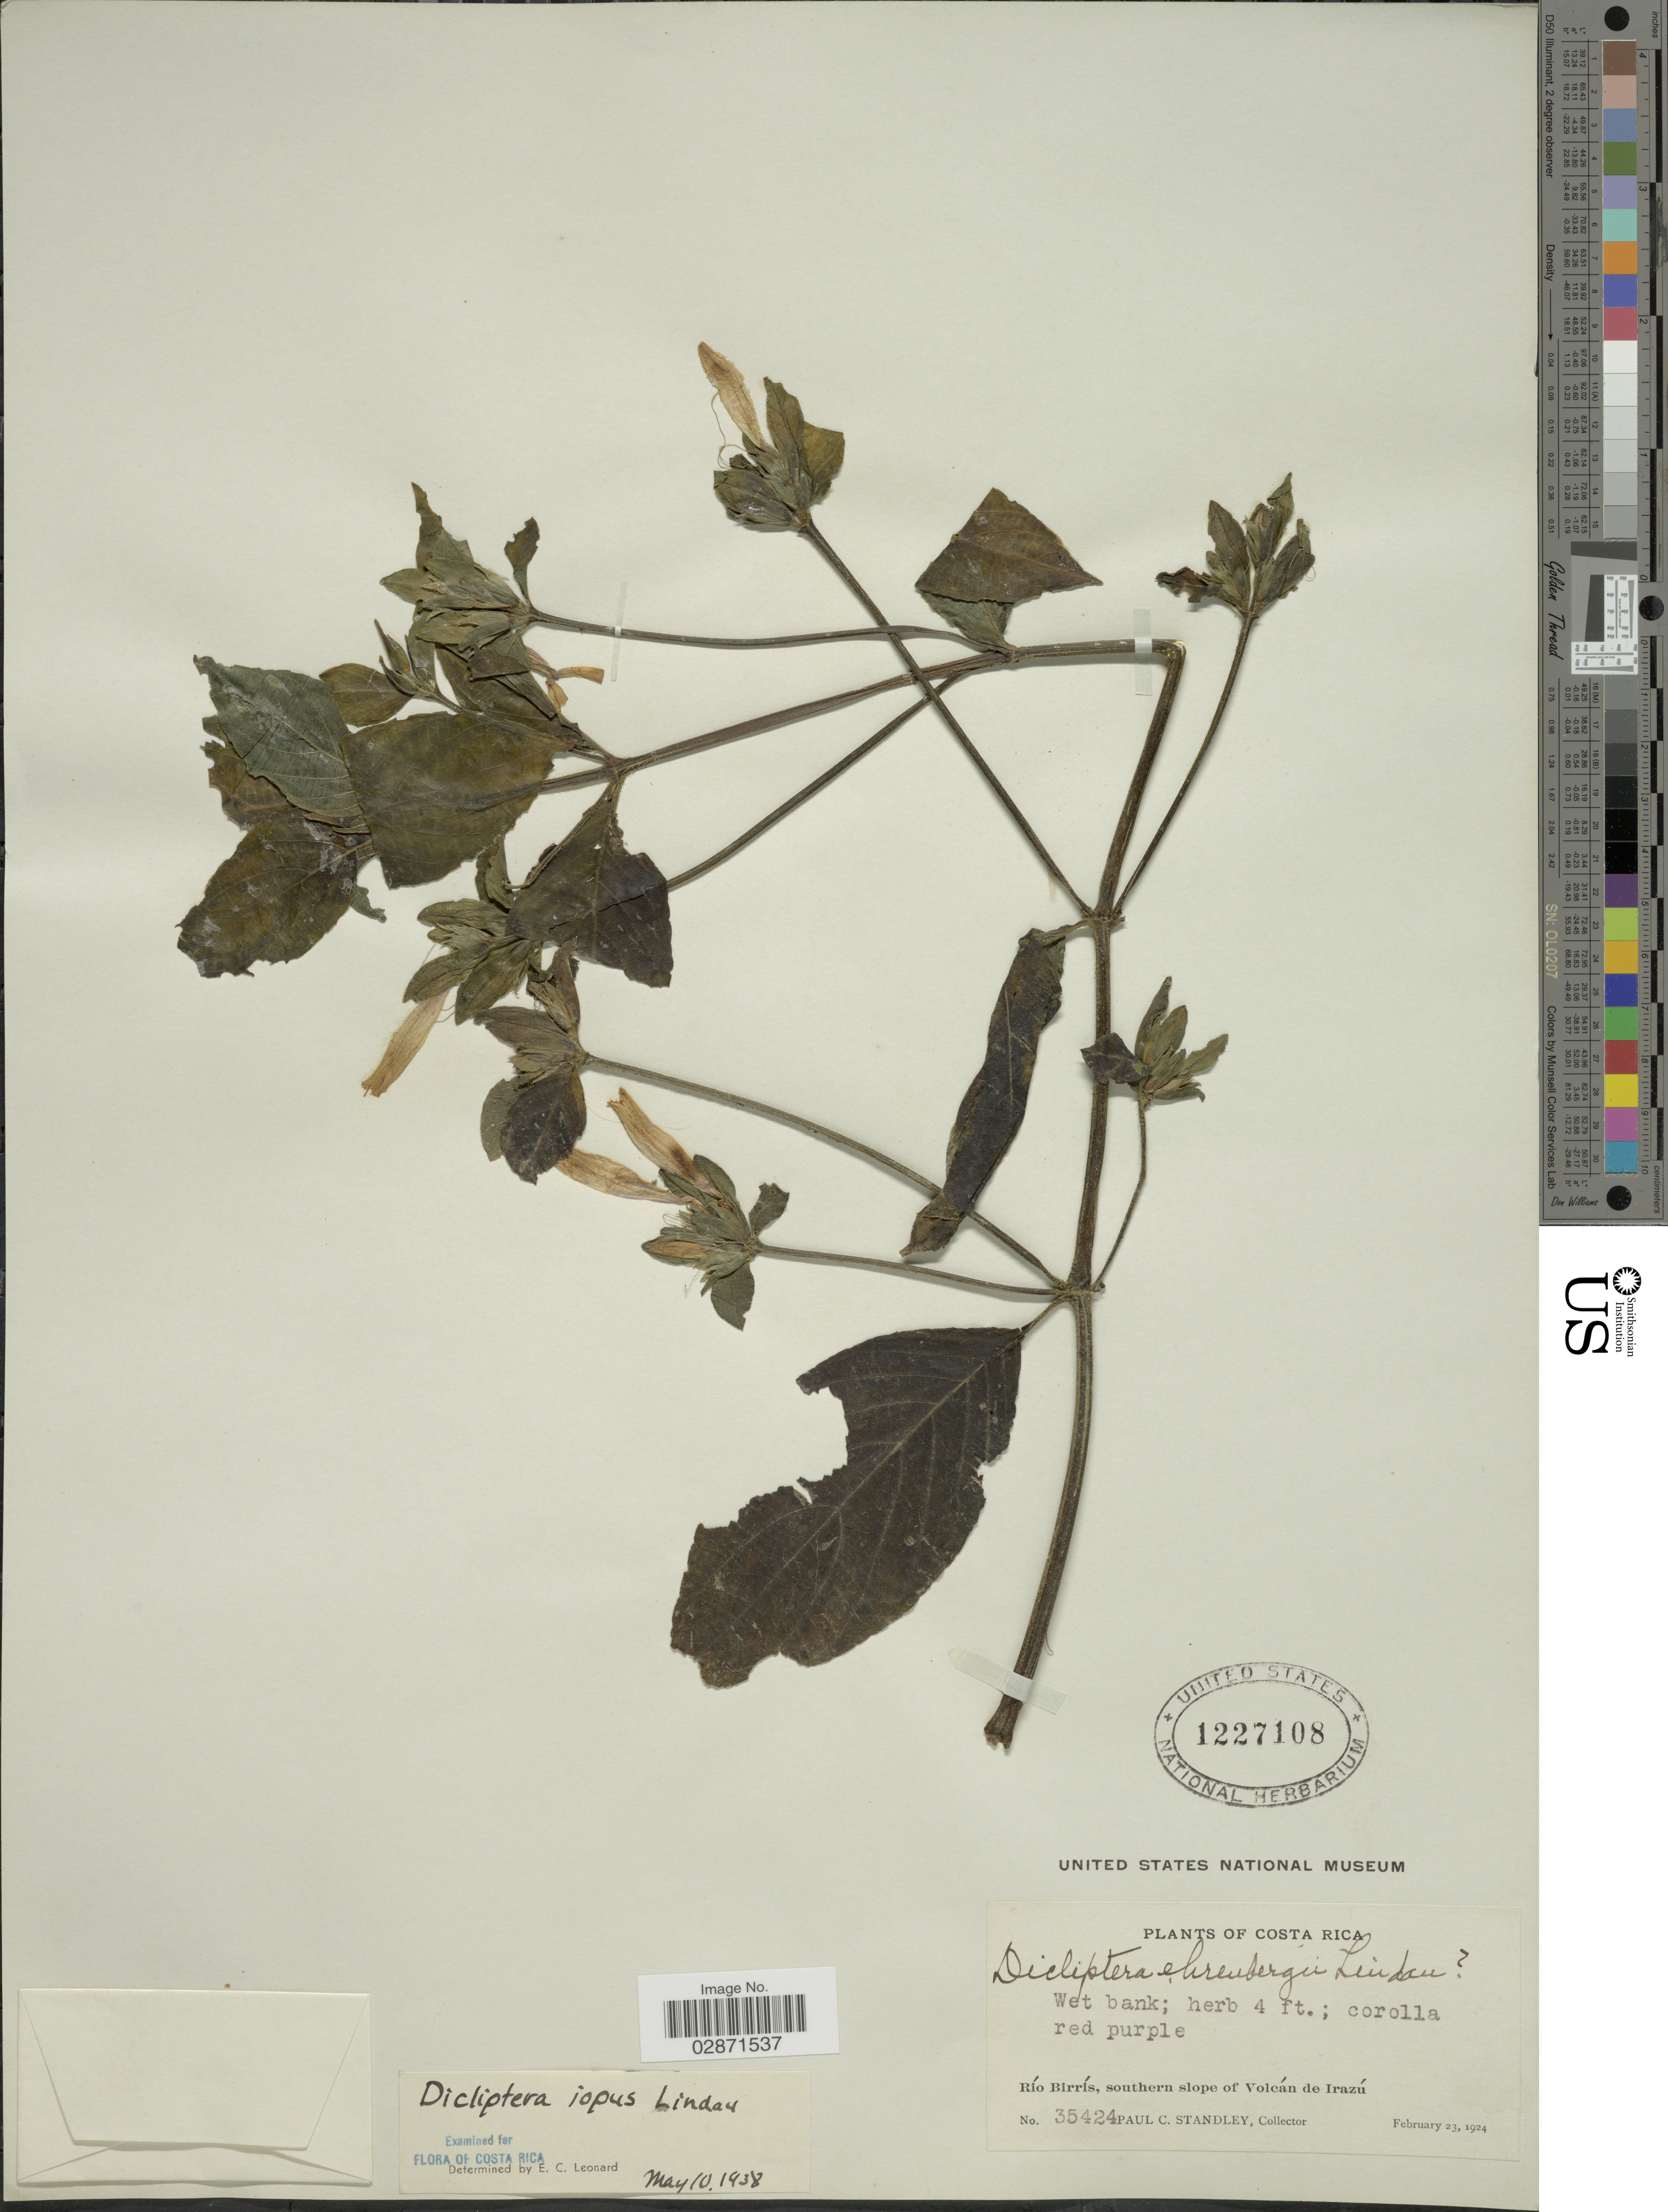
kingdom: Plantae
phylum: Tracheophyta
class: Magnoliopsida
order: Lamiales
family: Acanthaceae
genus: Dicliptera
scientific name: Dicliptera iopus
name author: Lindau in Pittier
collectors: P. C. Standley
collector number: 35424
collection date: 1924-02-23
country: Costa Rica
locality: Río Birrís, southern slope of Volcán de Irazú.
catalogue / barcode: US 1227108